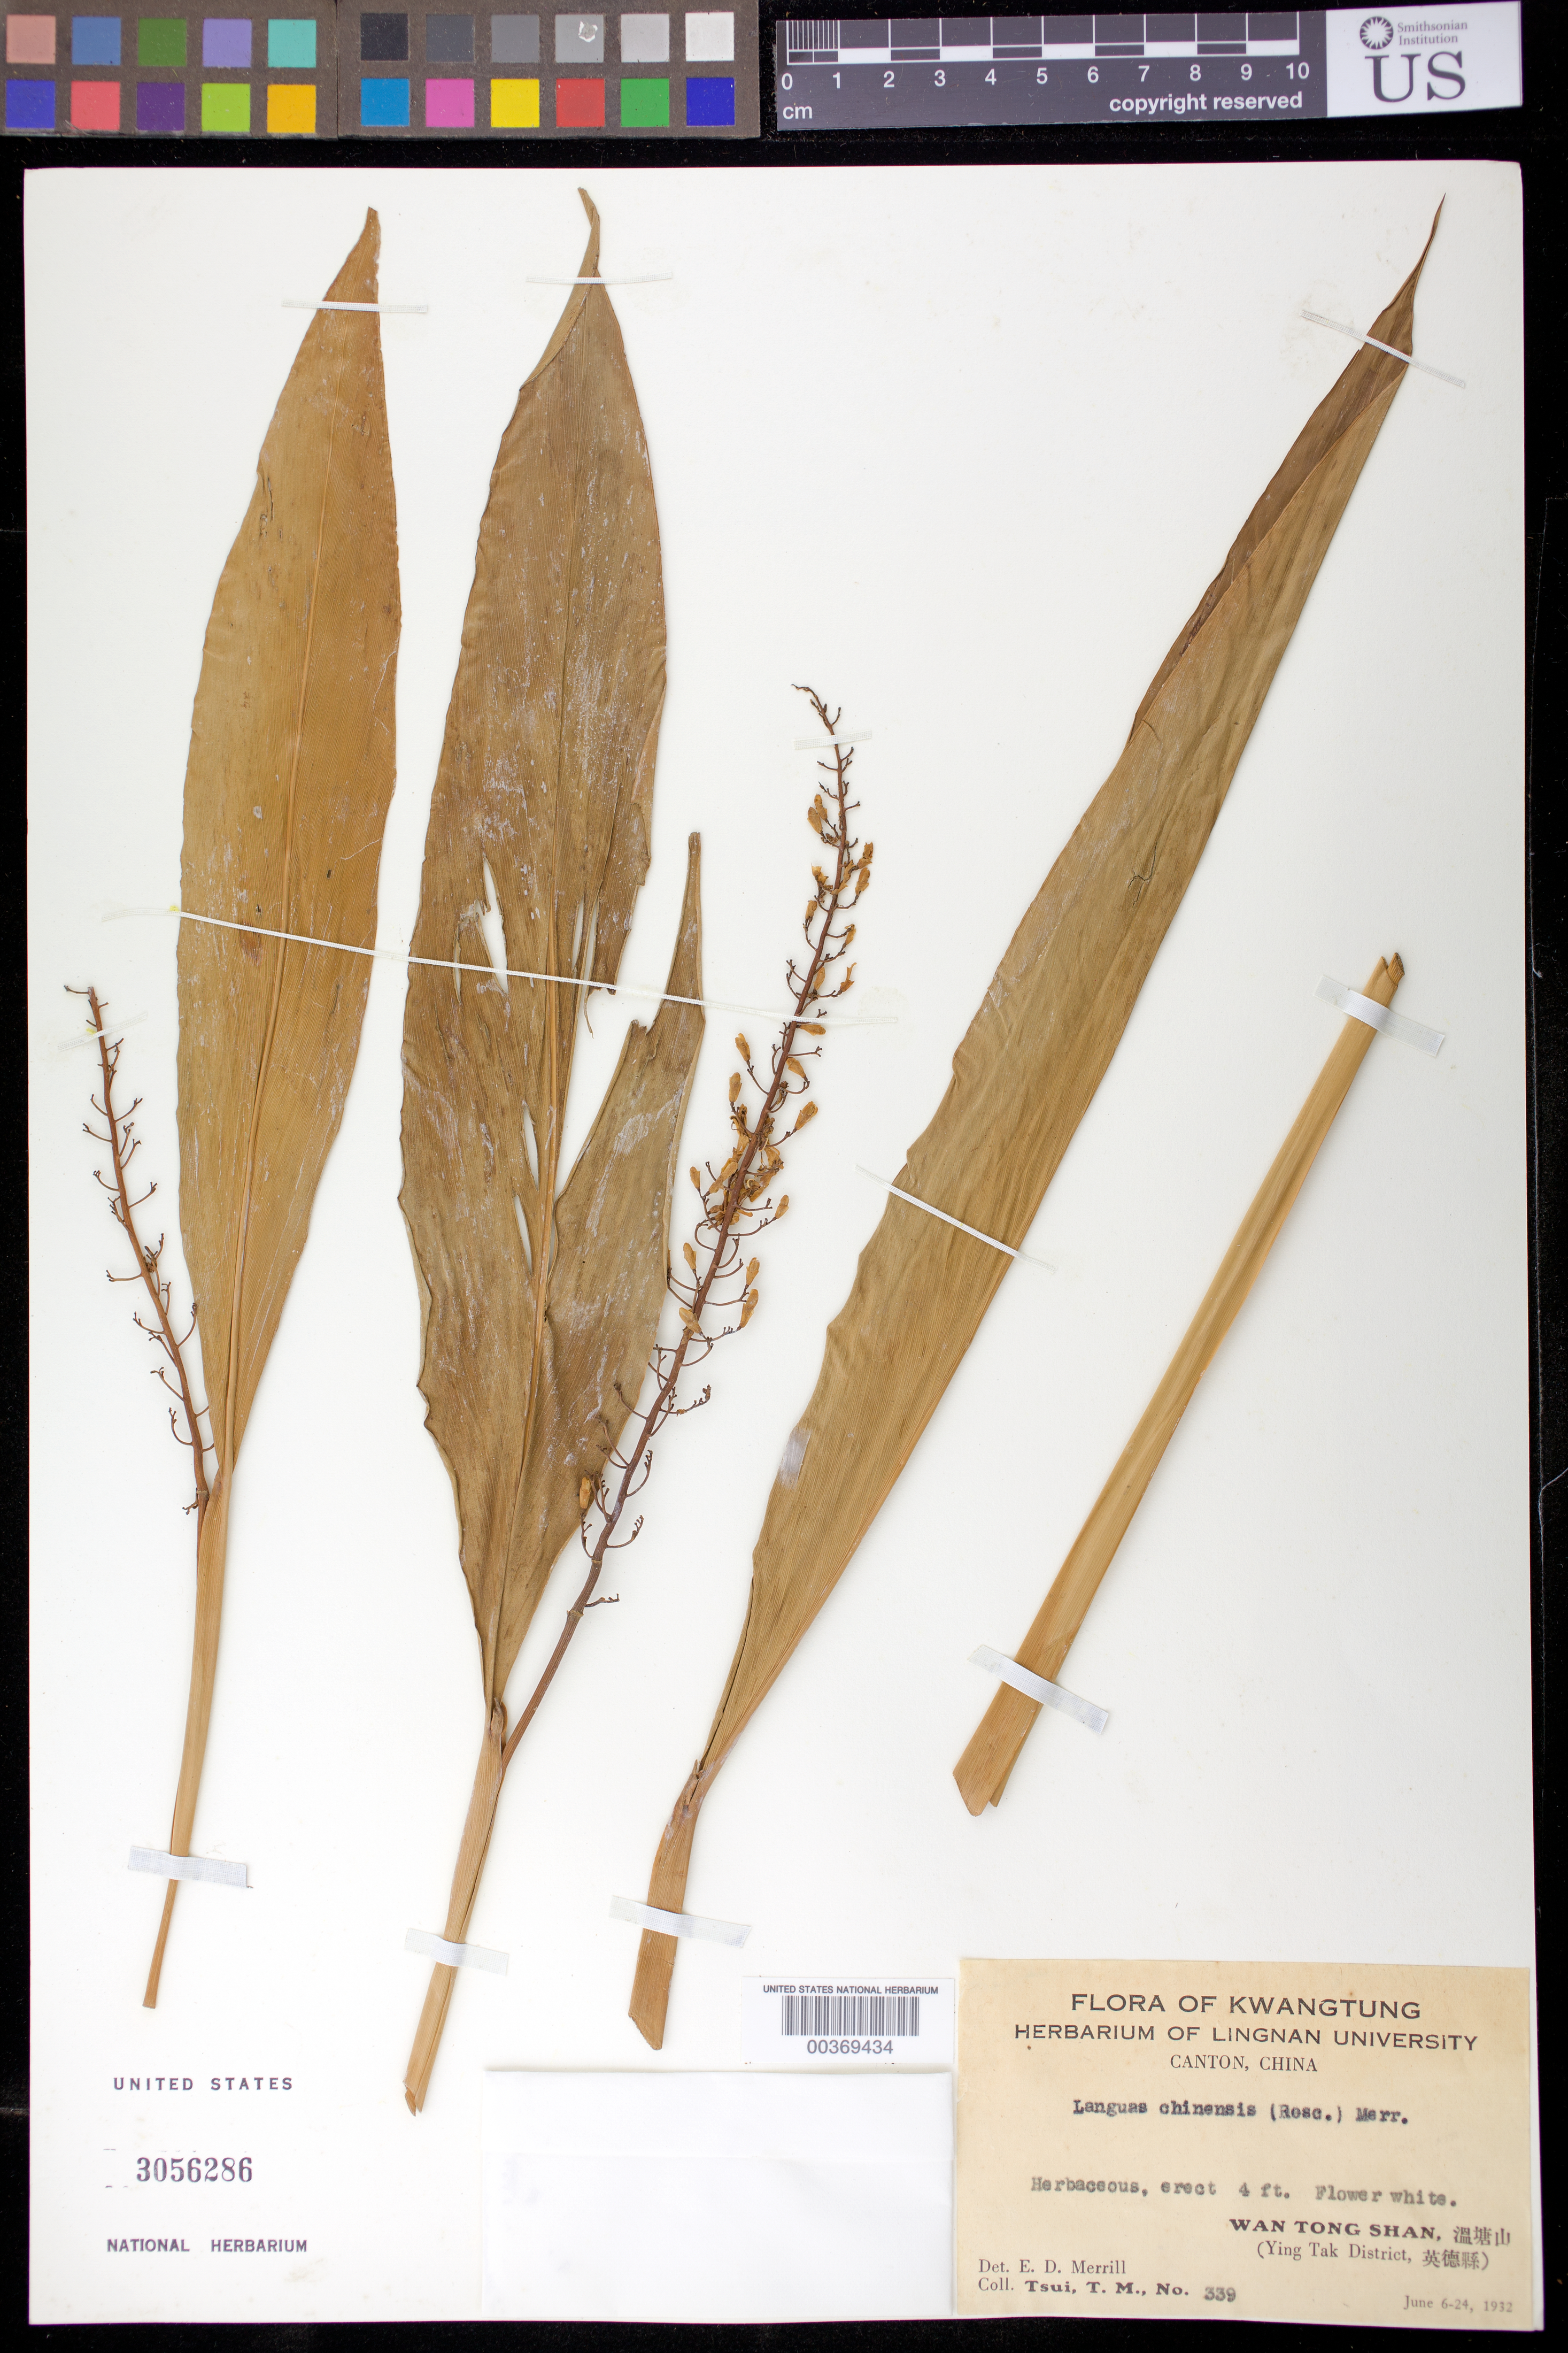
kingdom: Plantae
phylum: Tracheophyta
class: Liliopsida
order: Zingiberales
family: Zingiberaceae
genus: Alpinia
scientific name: Alpinia chinensis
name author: (Retz.) Roscoe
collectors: T. Tsui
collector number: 339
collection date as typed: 06 Jun 1932 to 24 Jun 1932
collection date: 1932-06-06/1932-06-24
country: China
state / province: Guangdong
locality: Flora of kwangtung, wan tong shan, (ying tak dist)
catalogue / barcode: US 3056286